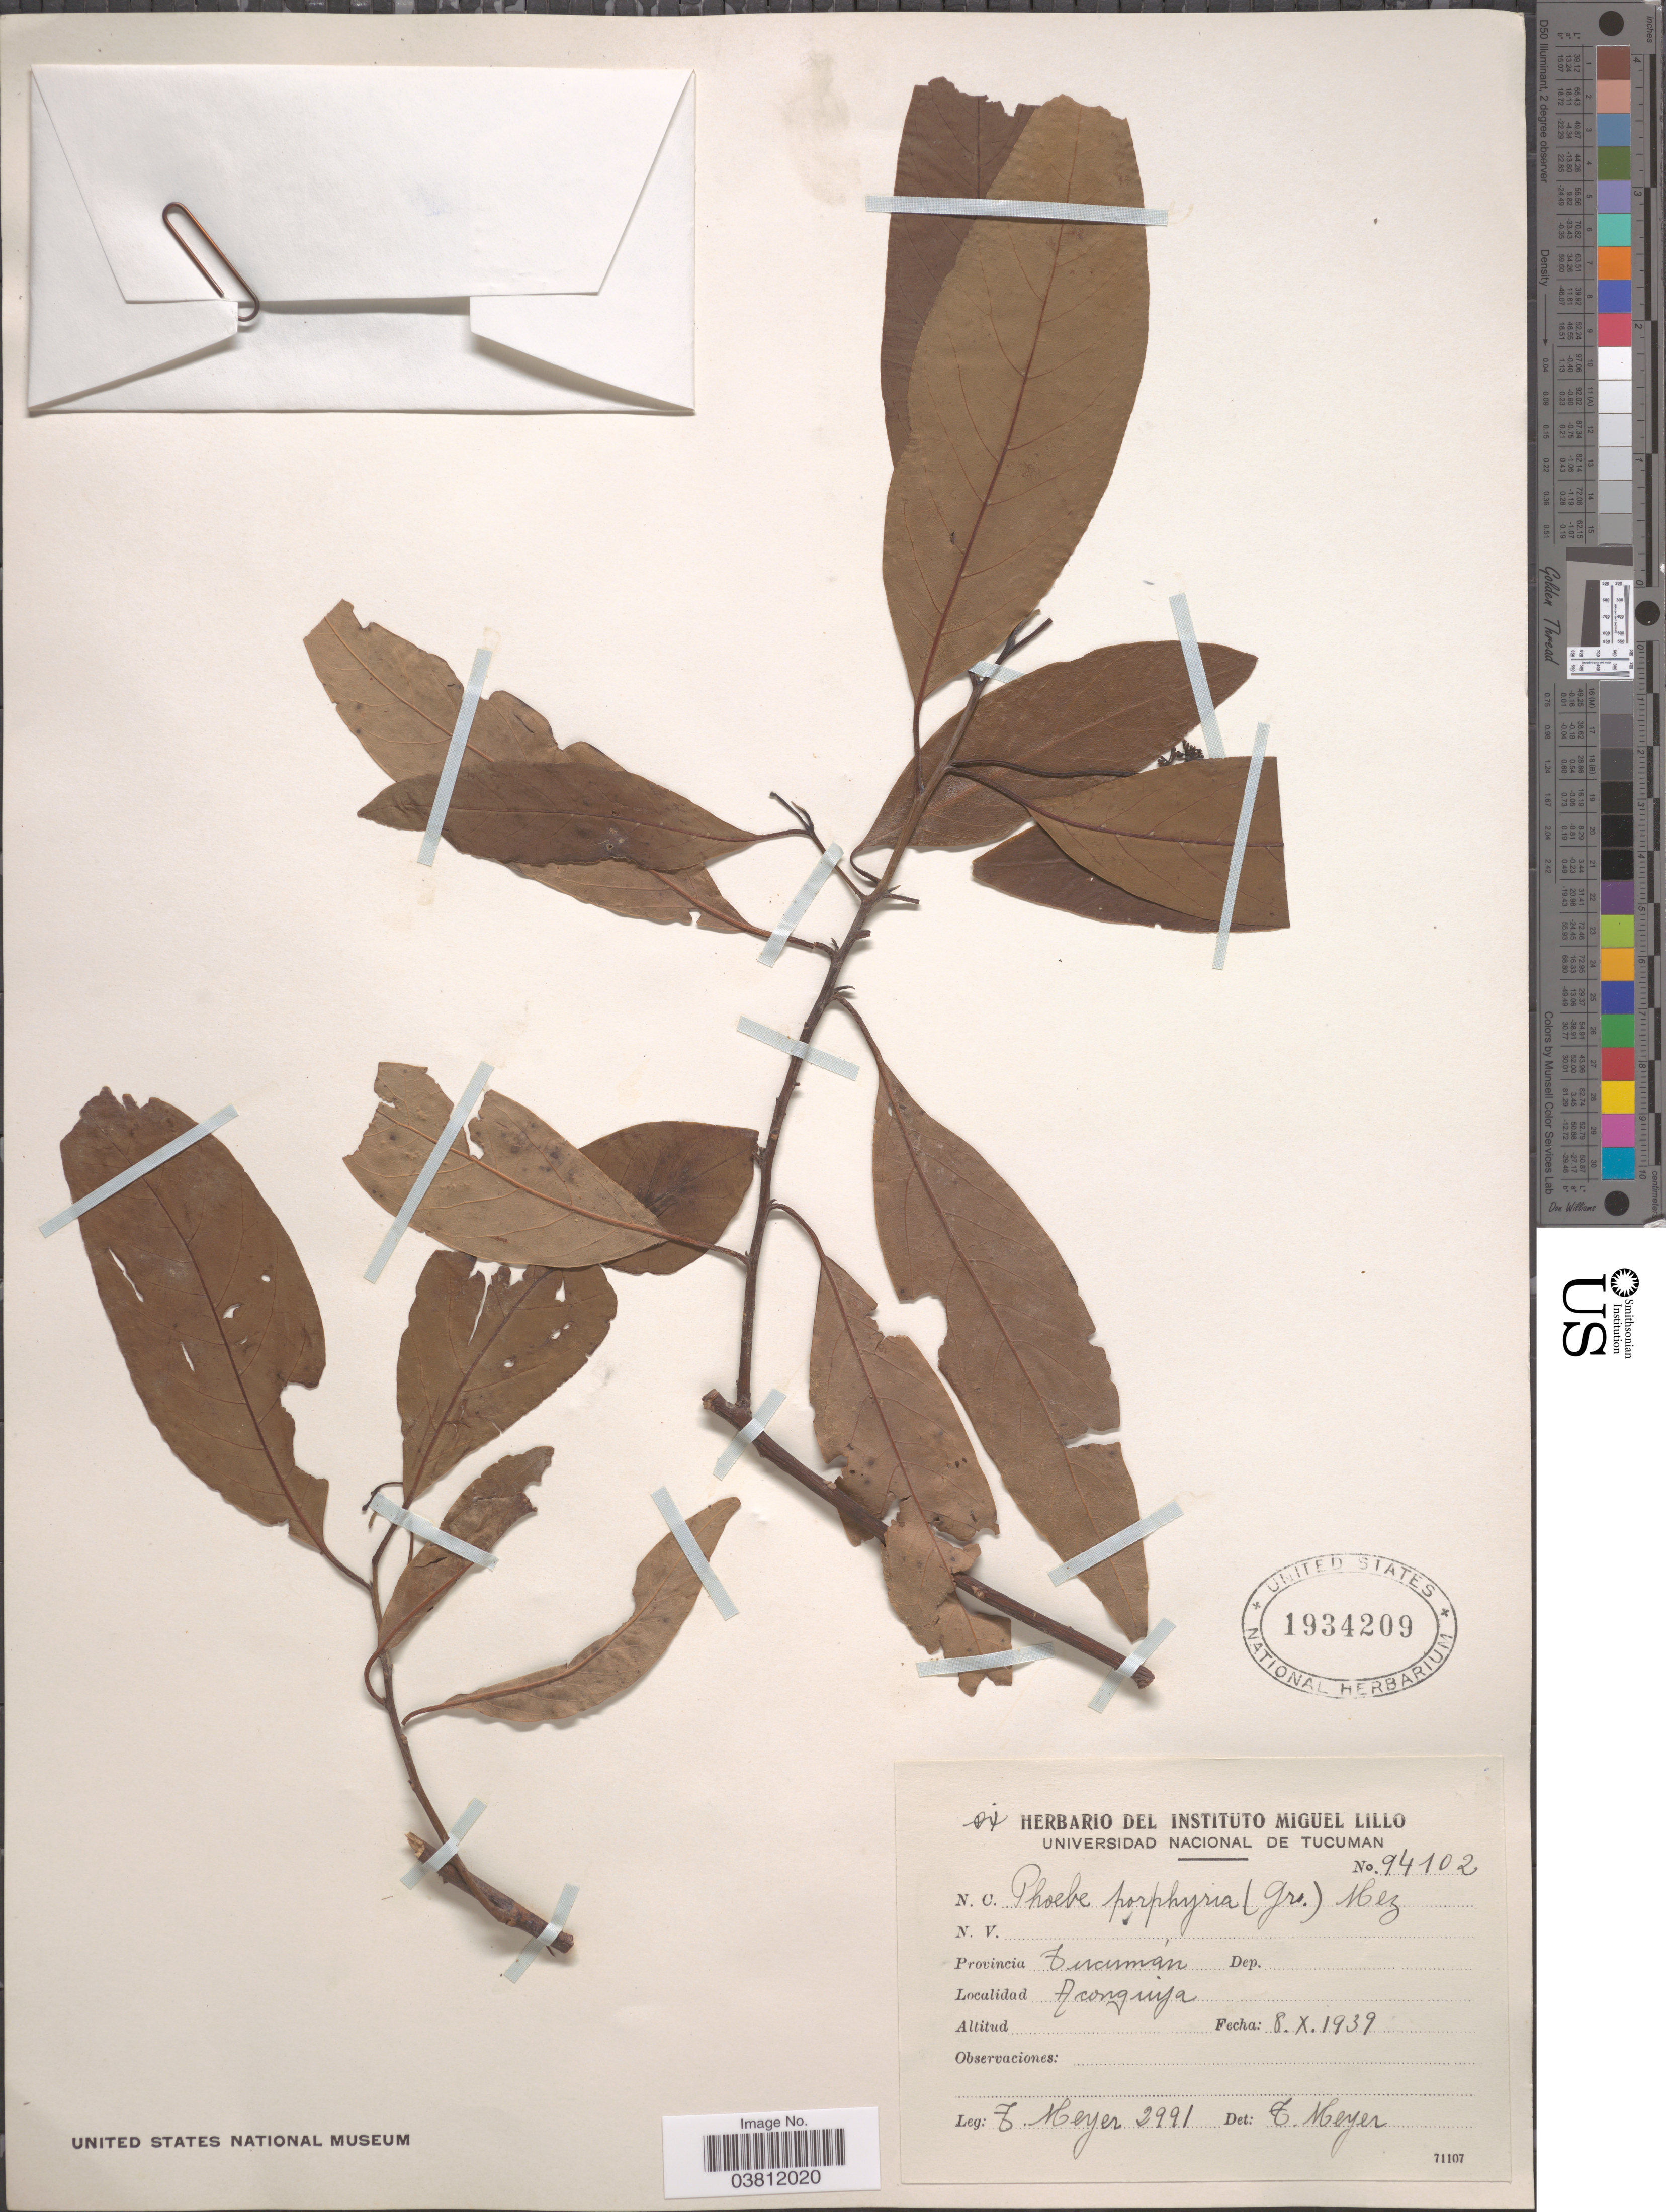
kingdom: Plantae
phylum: Tracheophyta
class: Magnoliopsida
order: Laurales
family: Lauraceae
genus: Phoebe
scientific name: Phoebe porphyria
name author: (Griseb.) Mez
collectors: T. Meyer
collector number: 2991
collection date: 1939-10-08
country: Argentina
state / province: Tucuman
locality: Aconquija.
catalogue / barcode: US 1934209